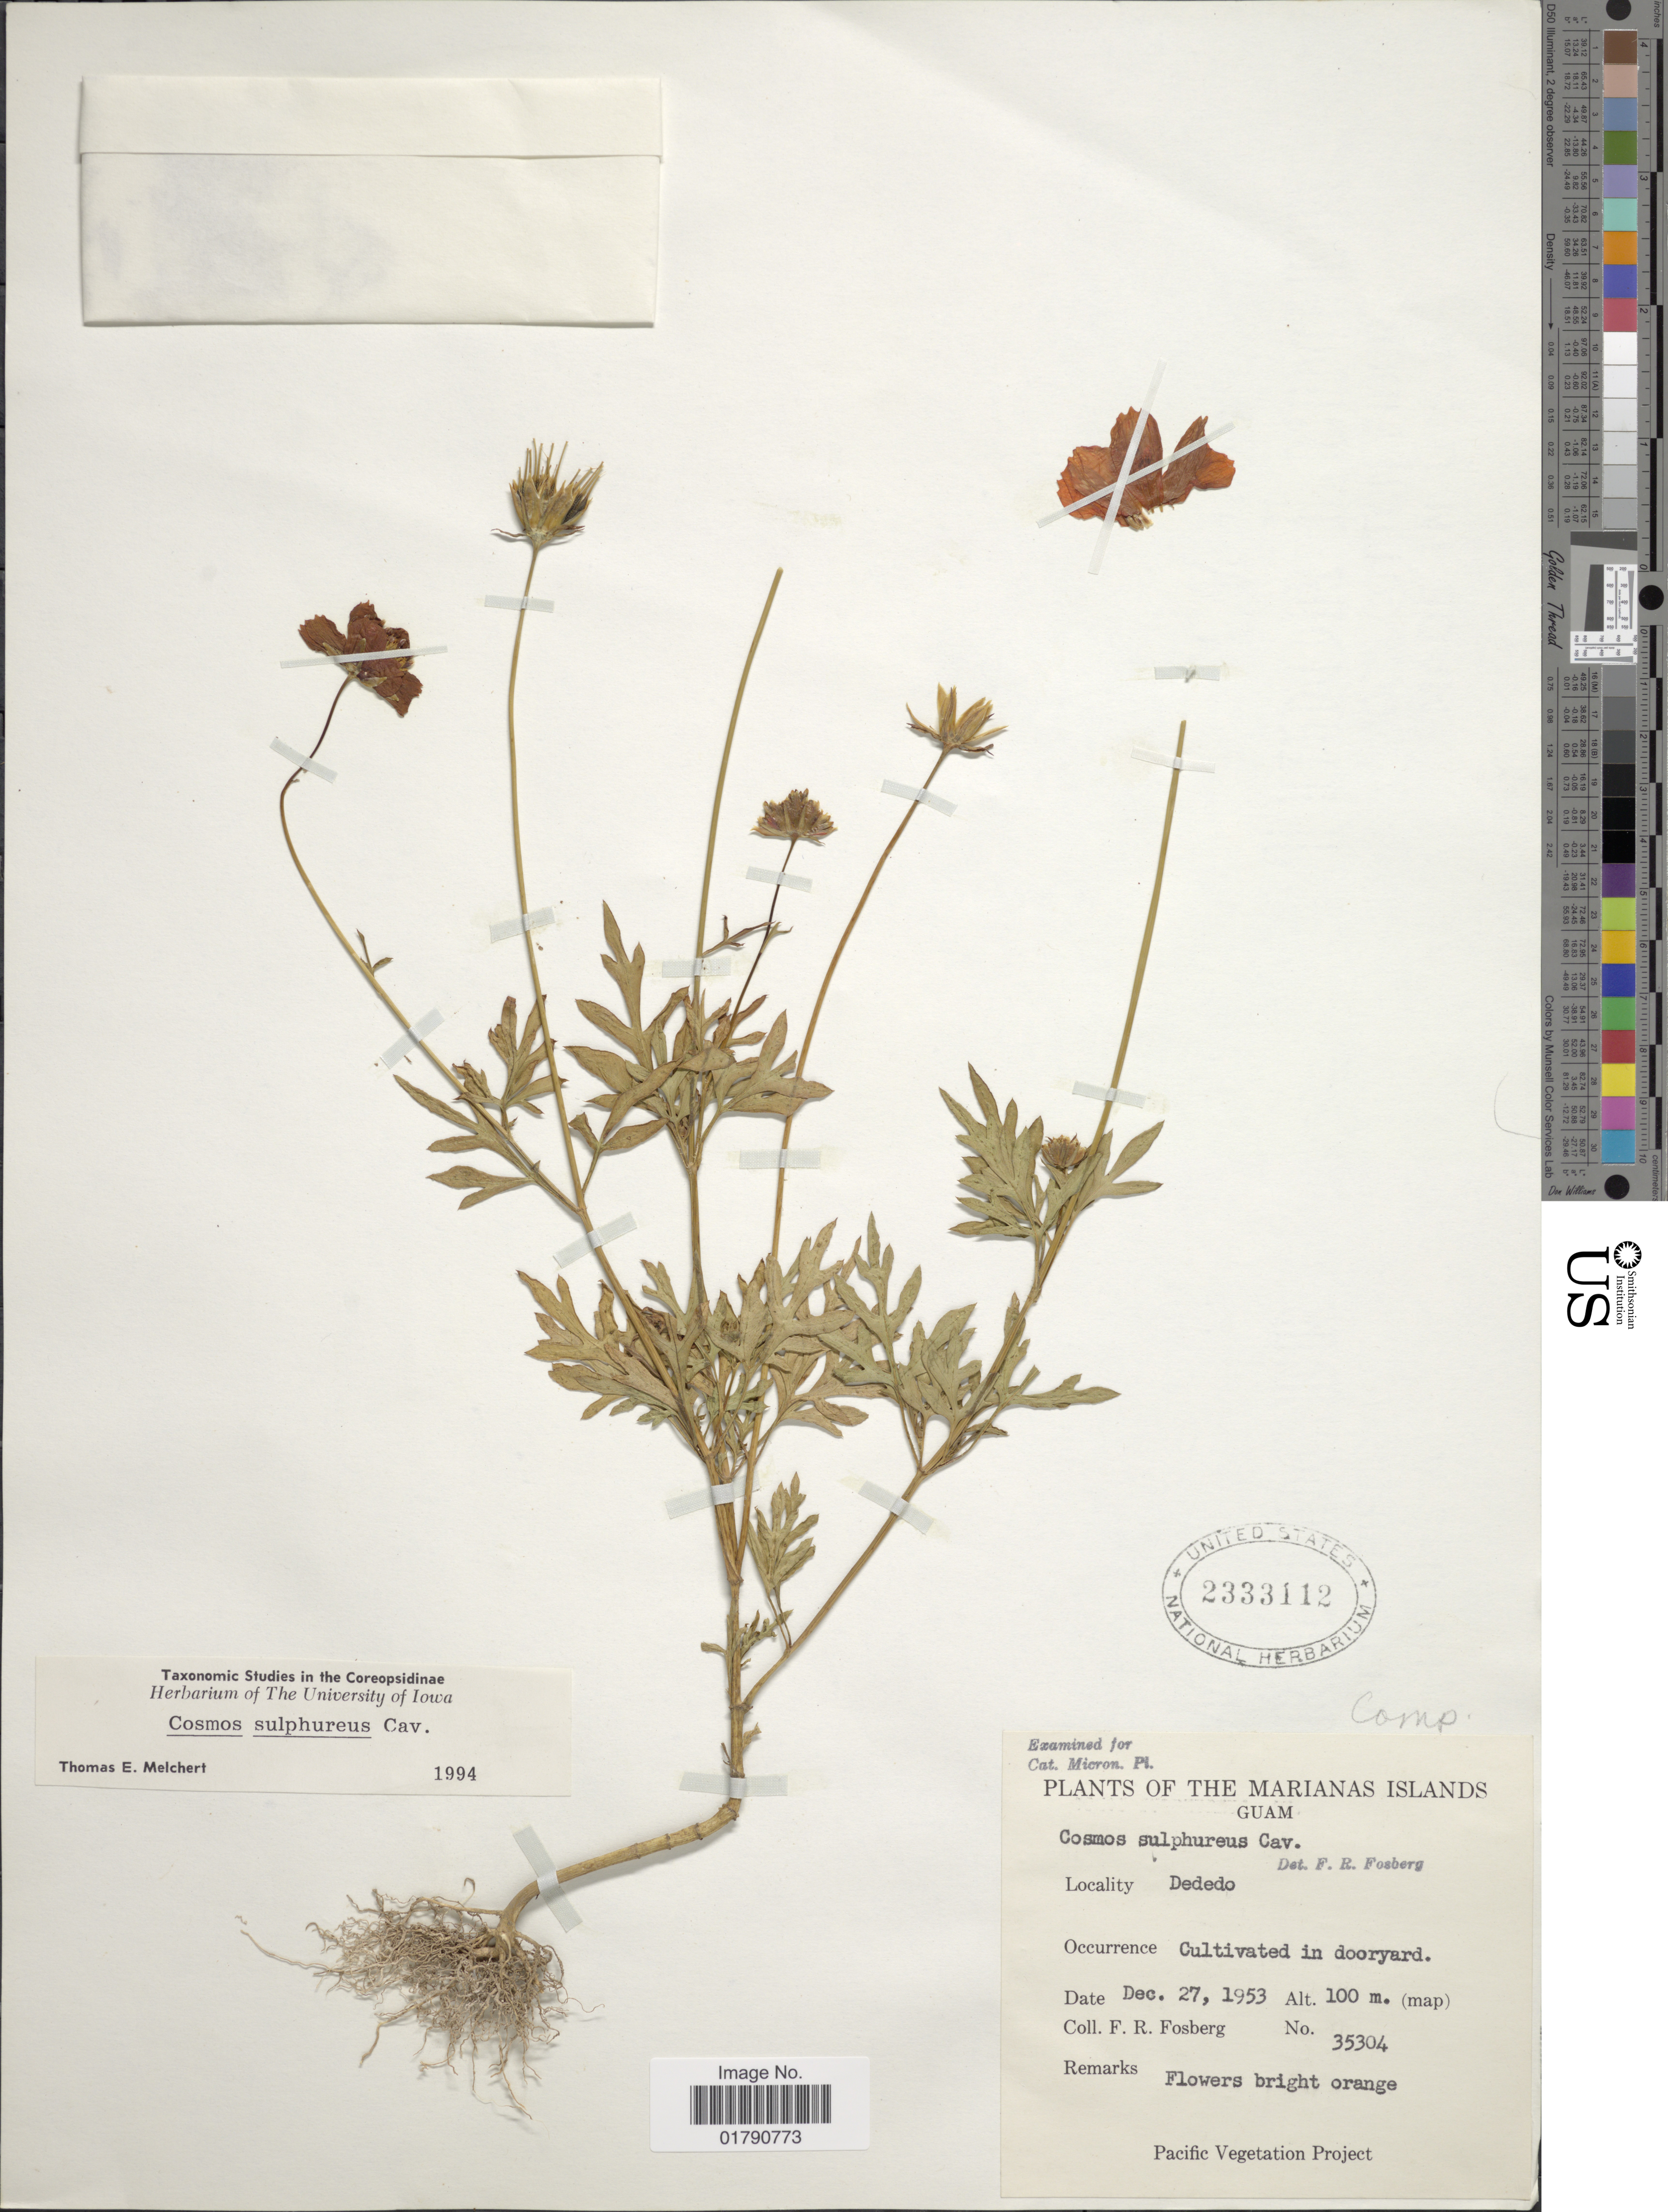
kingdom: Plantae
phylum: Tracheophyta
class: Magnoliopsida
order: Asterales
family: Asteraceae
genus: Cosmos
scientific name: Cosmos sulphureus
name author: Cav.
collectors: F. R. Fosberg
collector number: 35304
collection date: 1953-12-27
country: Guam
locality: Marianas Islands, Dededo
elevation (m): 100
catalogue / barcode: US 2333112